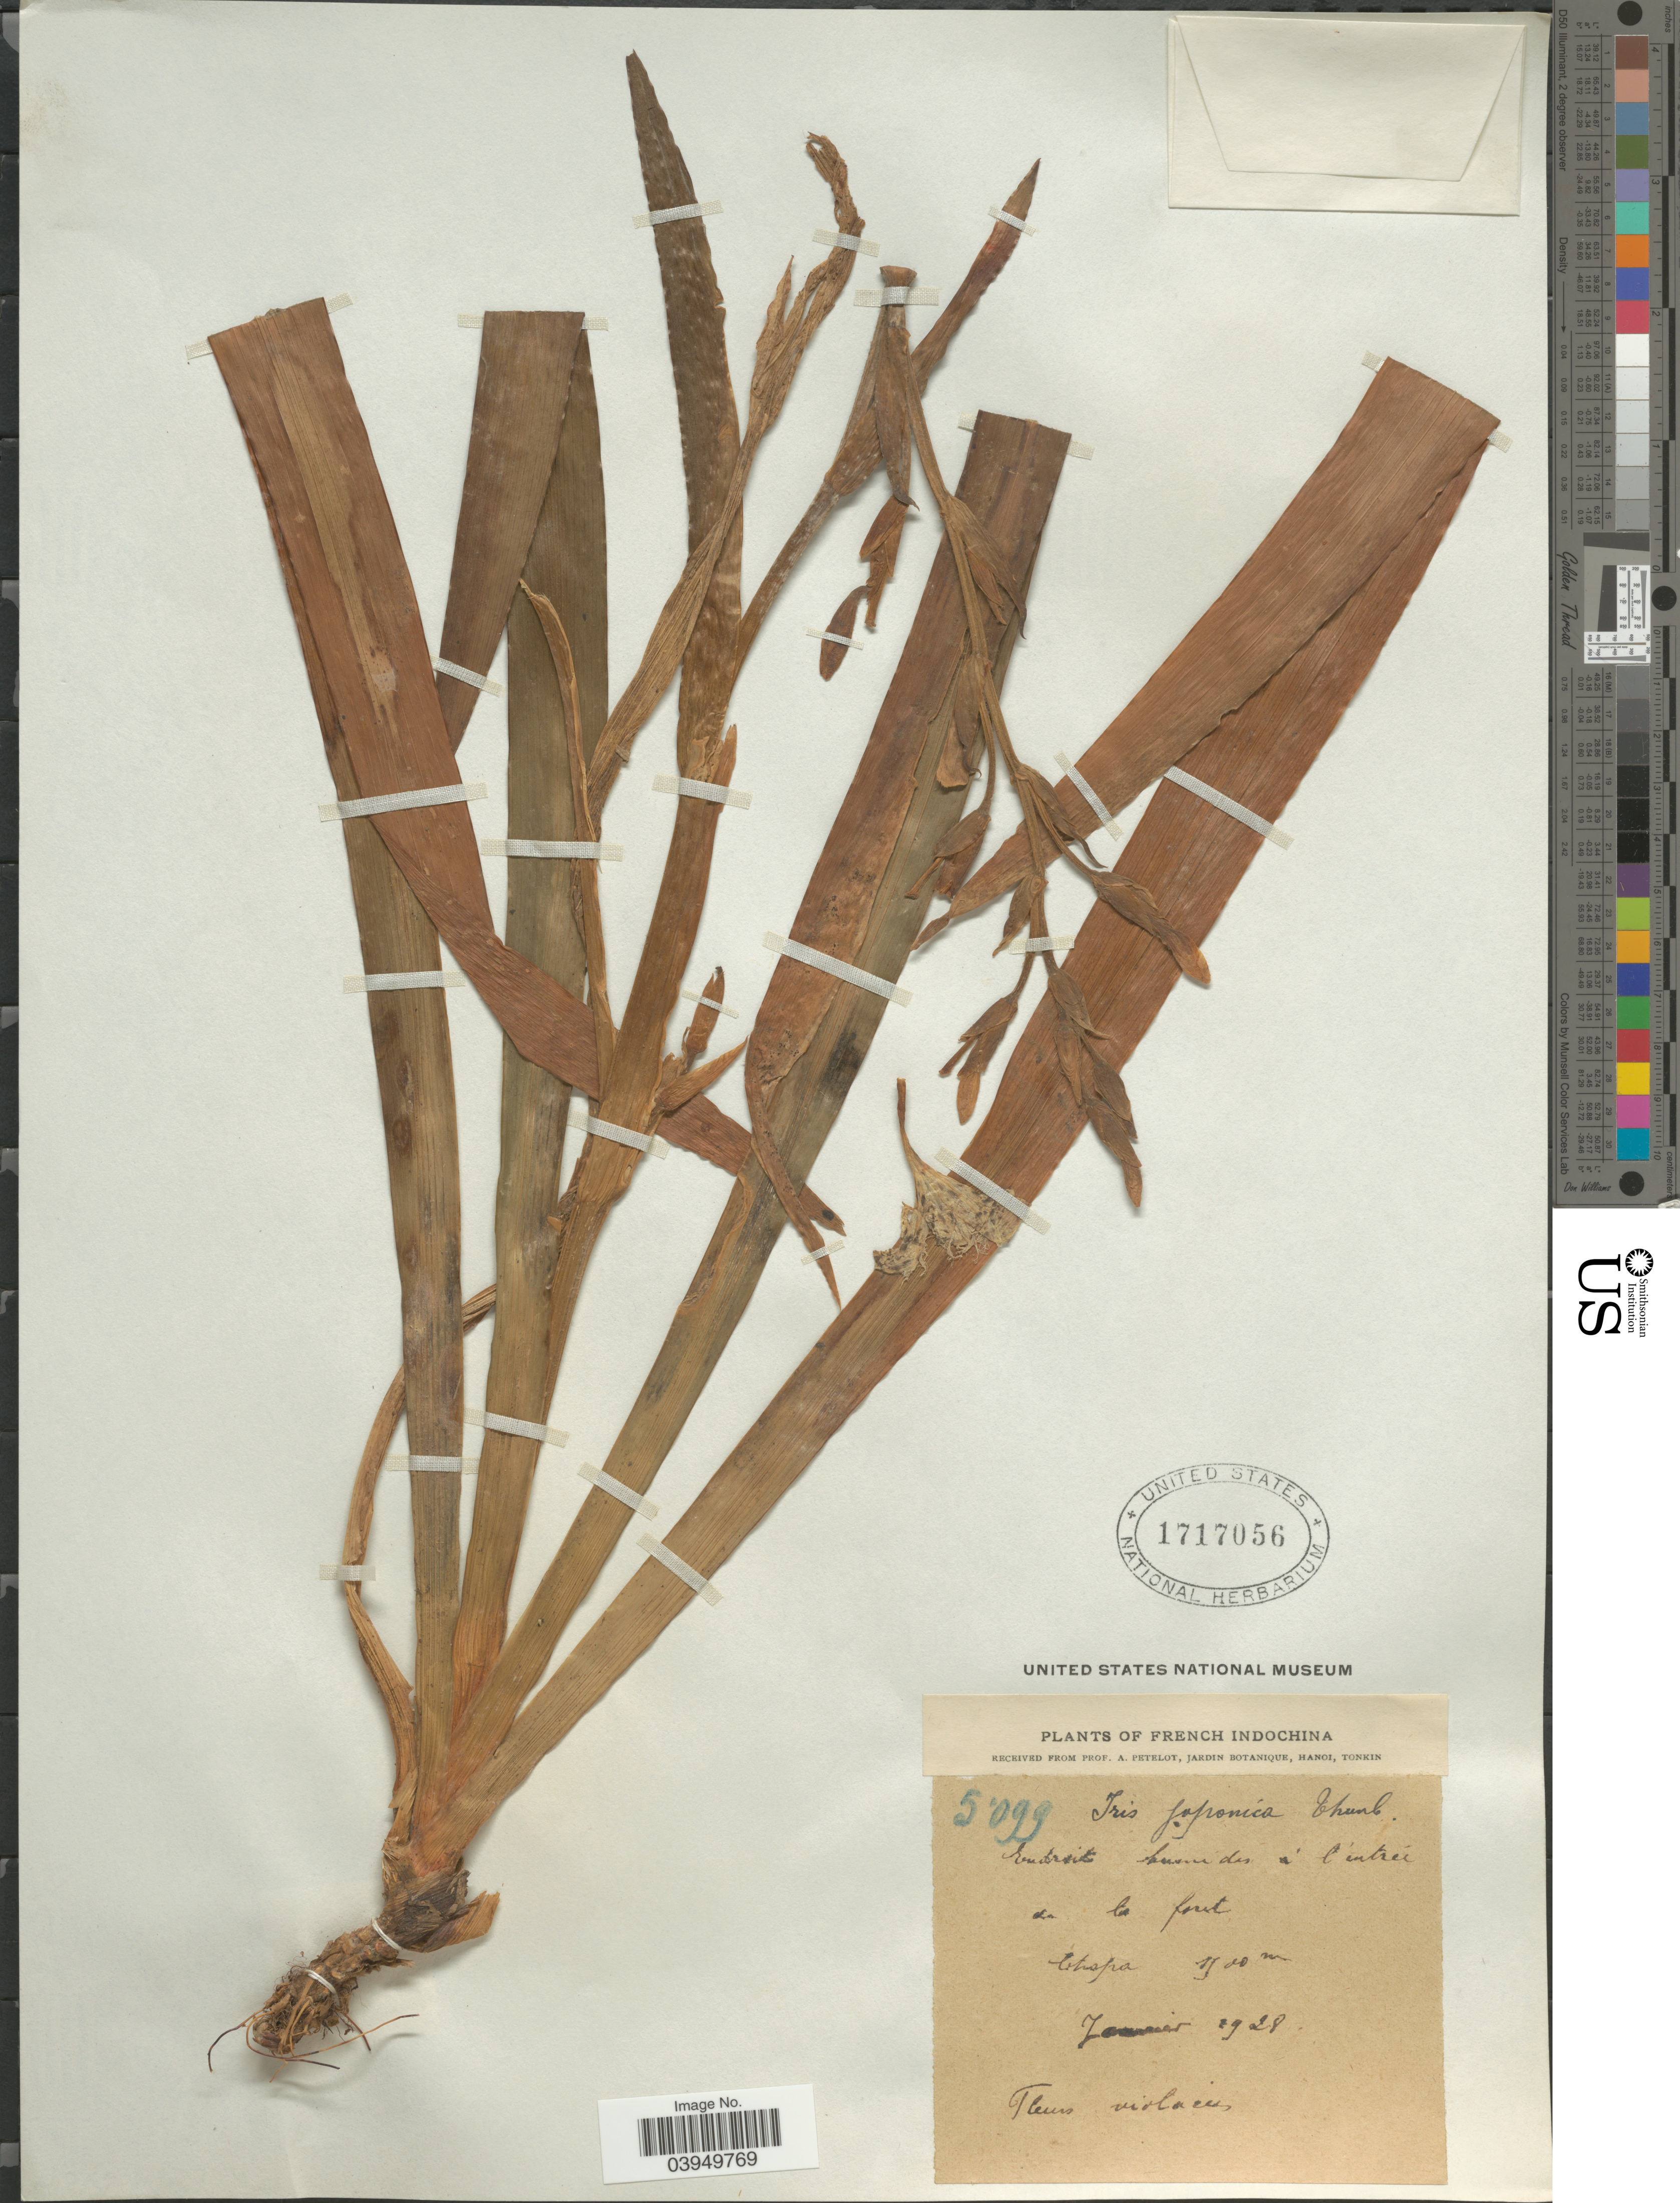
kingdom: Plantae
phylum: Tracheophyta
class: Liliopsida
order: Asparagales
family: Iridaceae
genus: Iris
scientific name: Iris japonica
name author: Thunb.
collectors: A. Petelot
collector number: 5099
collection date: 1928-01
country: Vietnam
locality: French Indochina. Chapa.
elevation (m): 1900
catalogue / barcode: US 1717056